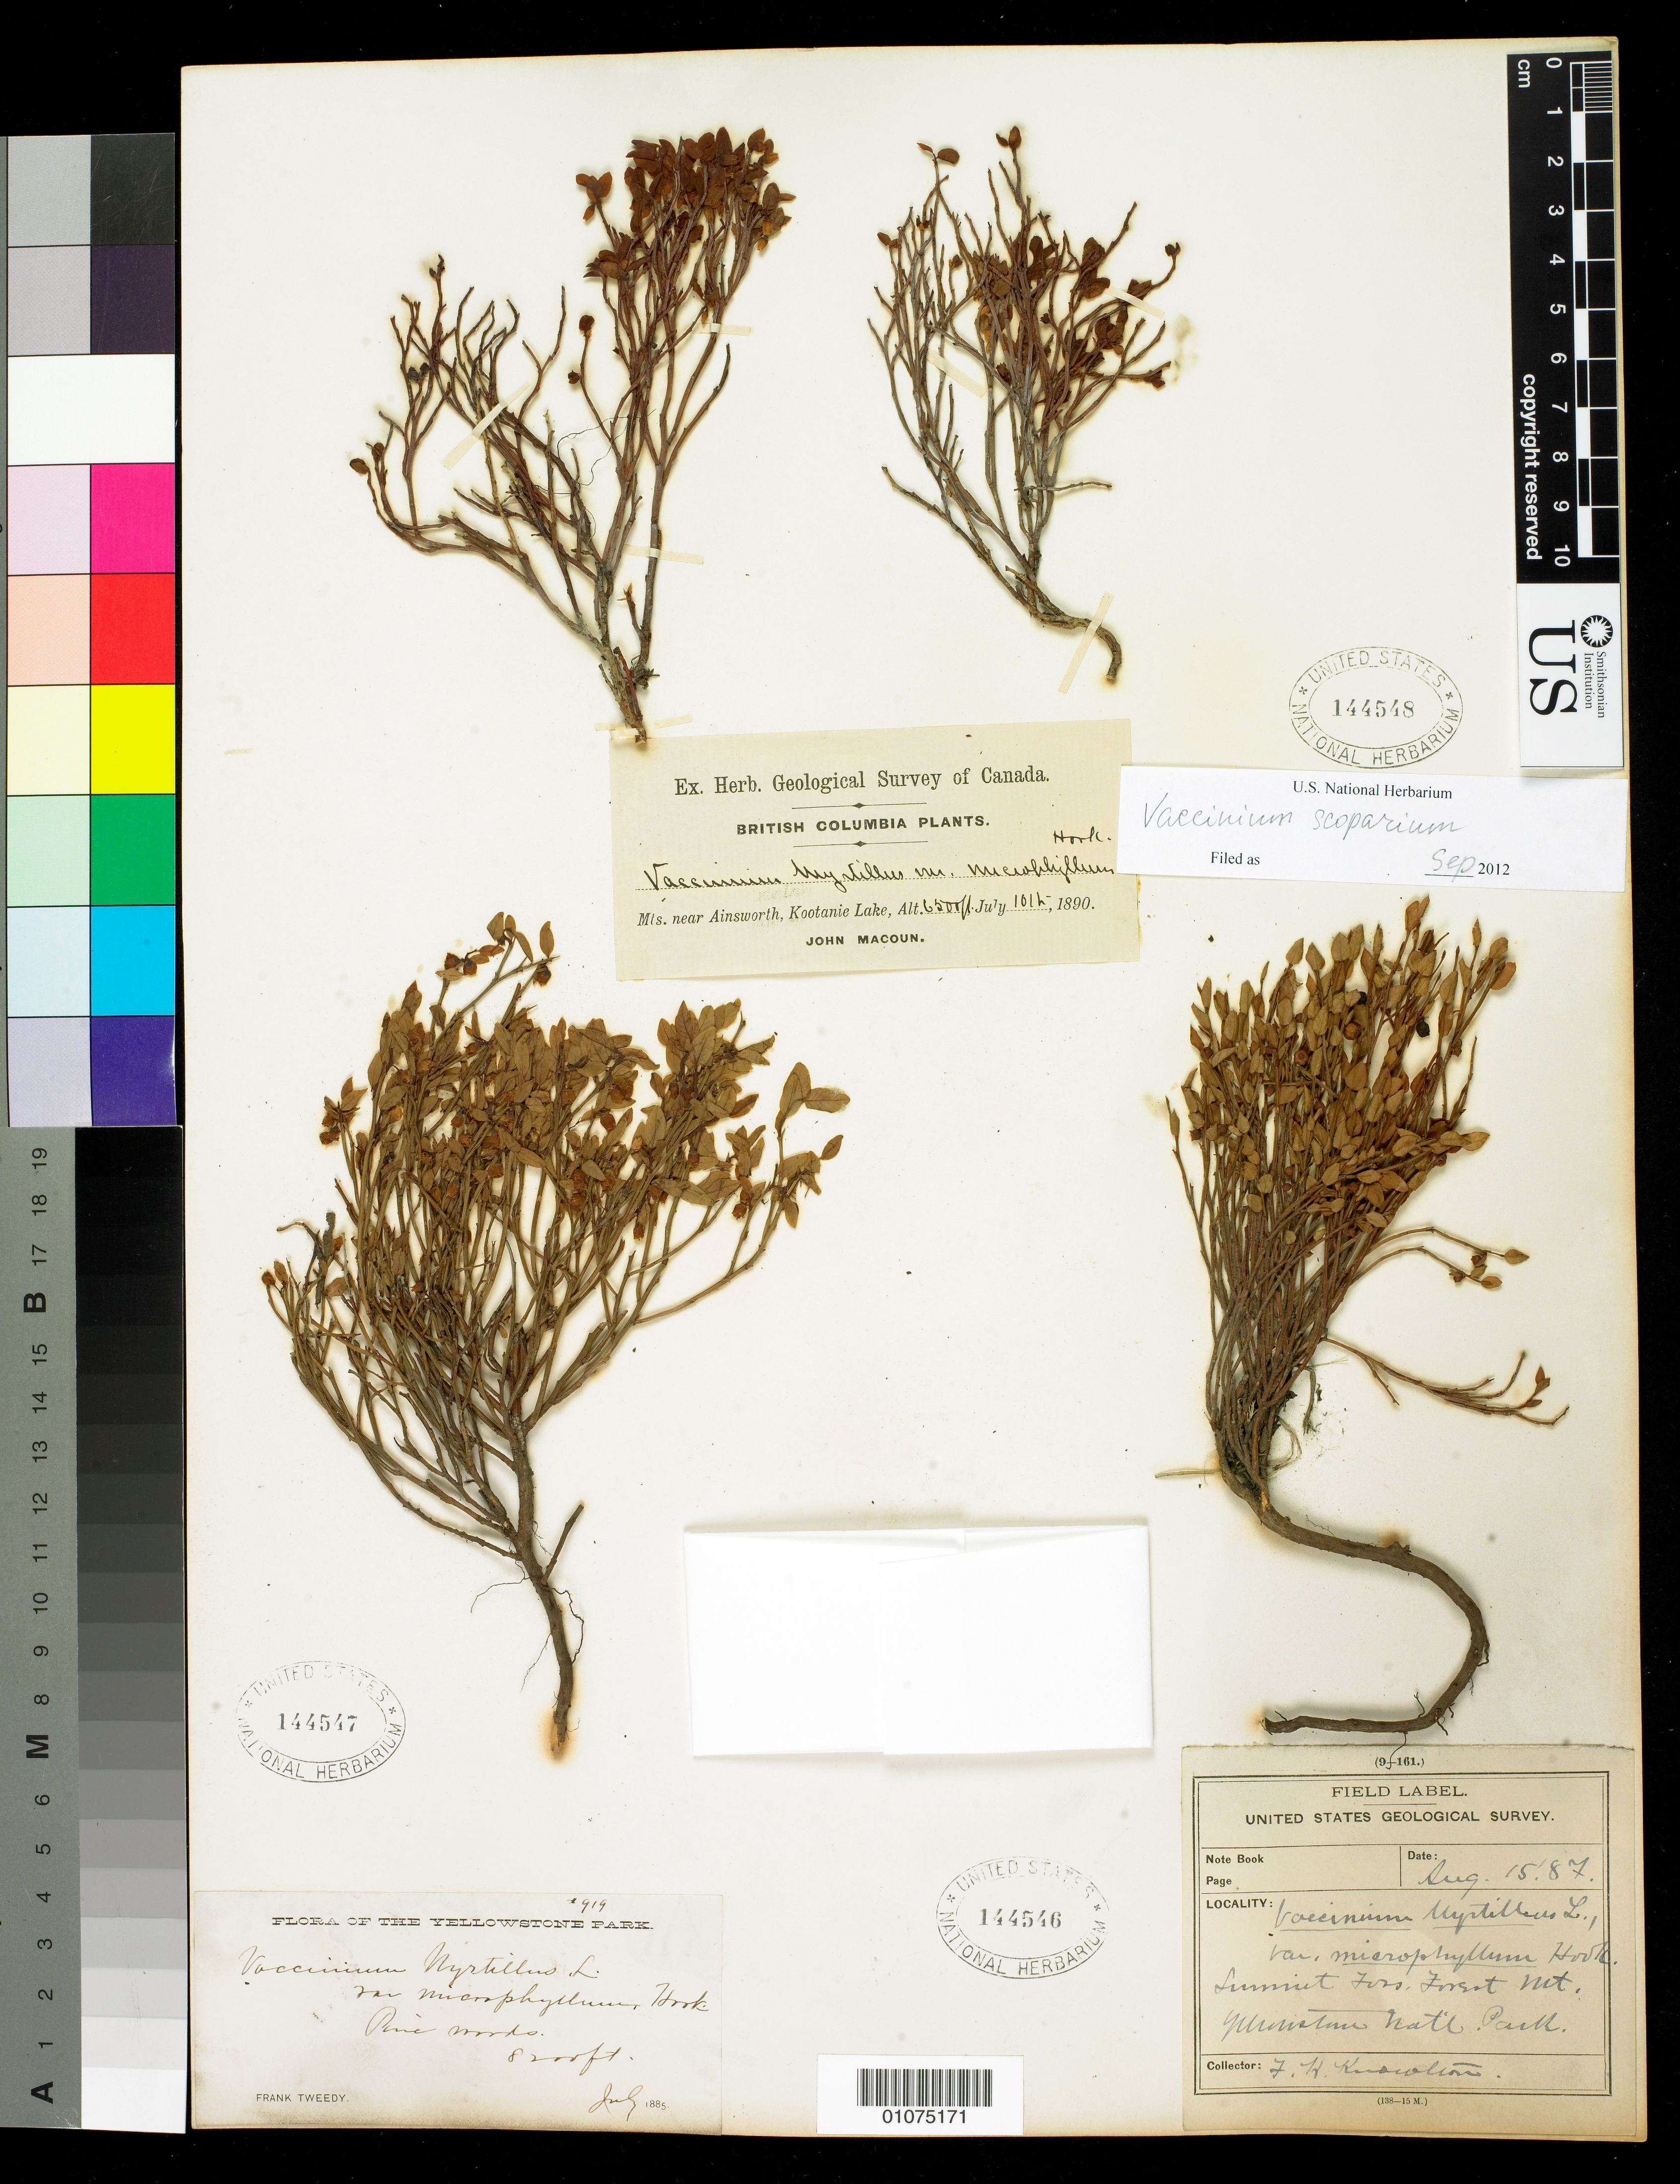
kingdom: Plantae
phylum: Tracheophyta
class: Magnoliopsida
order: Ericales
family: Ericaceae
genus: Vaccinium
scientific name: Vaccinium scoparium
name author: Leiberg ex Coville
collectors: F. H. Knowlton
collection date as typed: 15 Aug 1888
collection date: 1888-08-15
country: United States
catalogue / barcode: US 144546